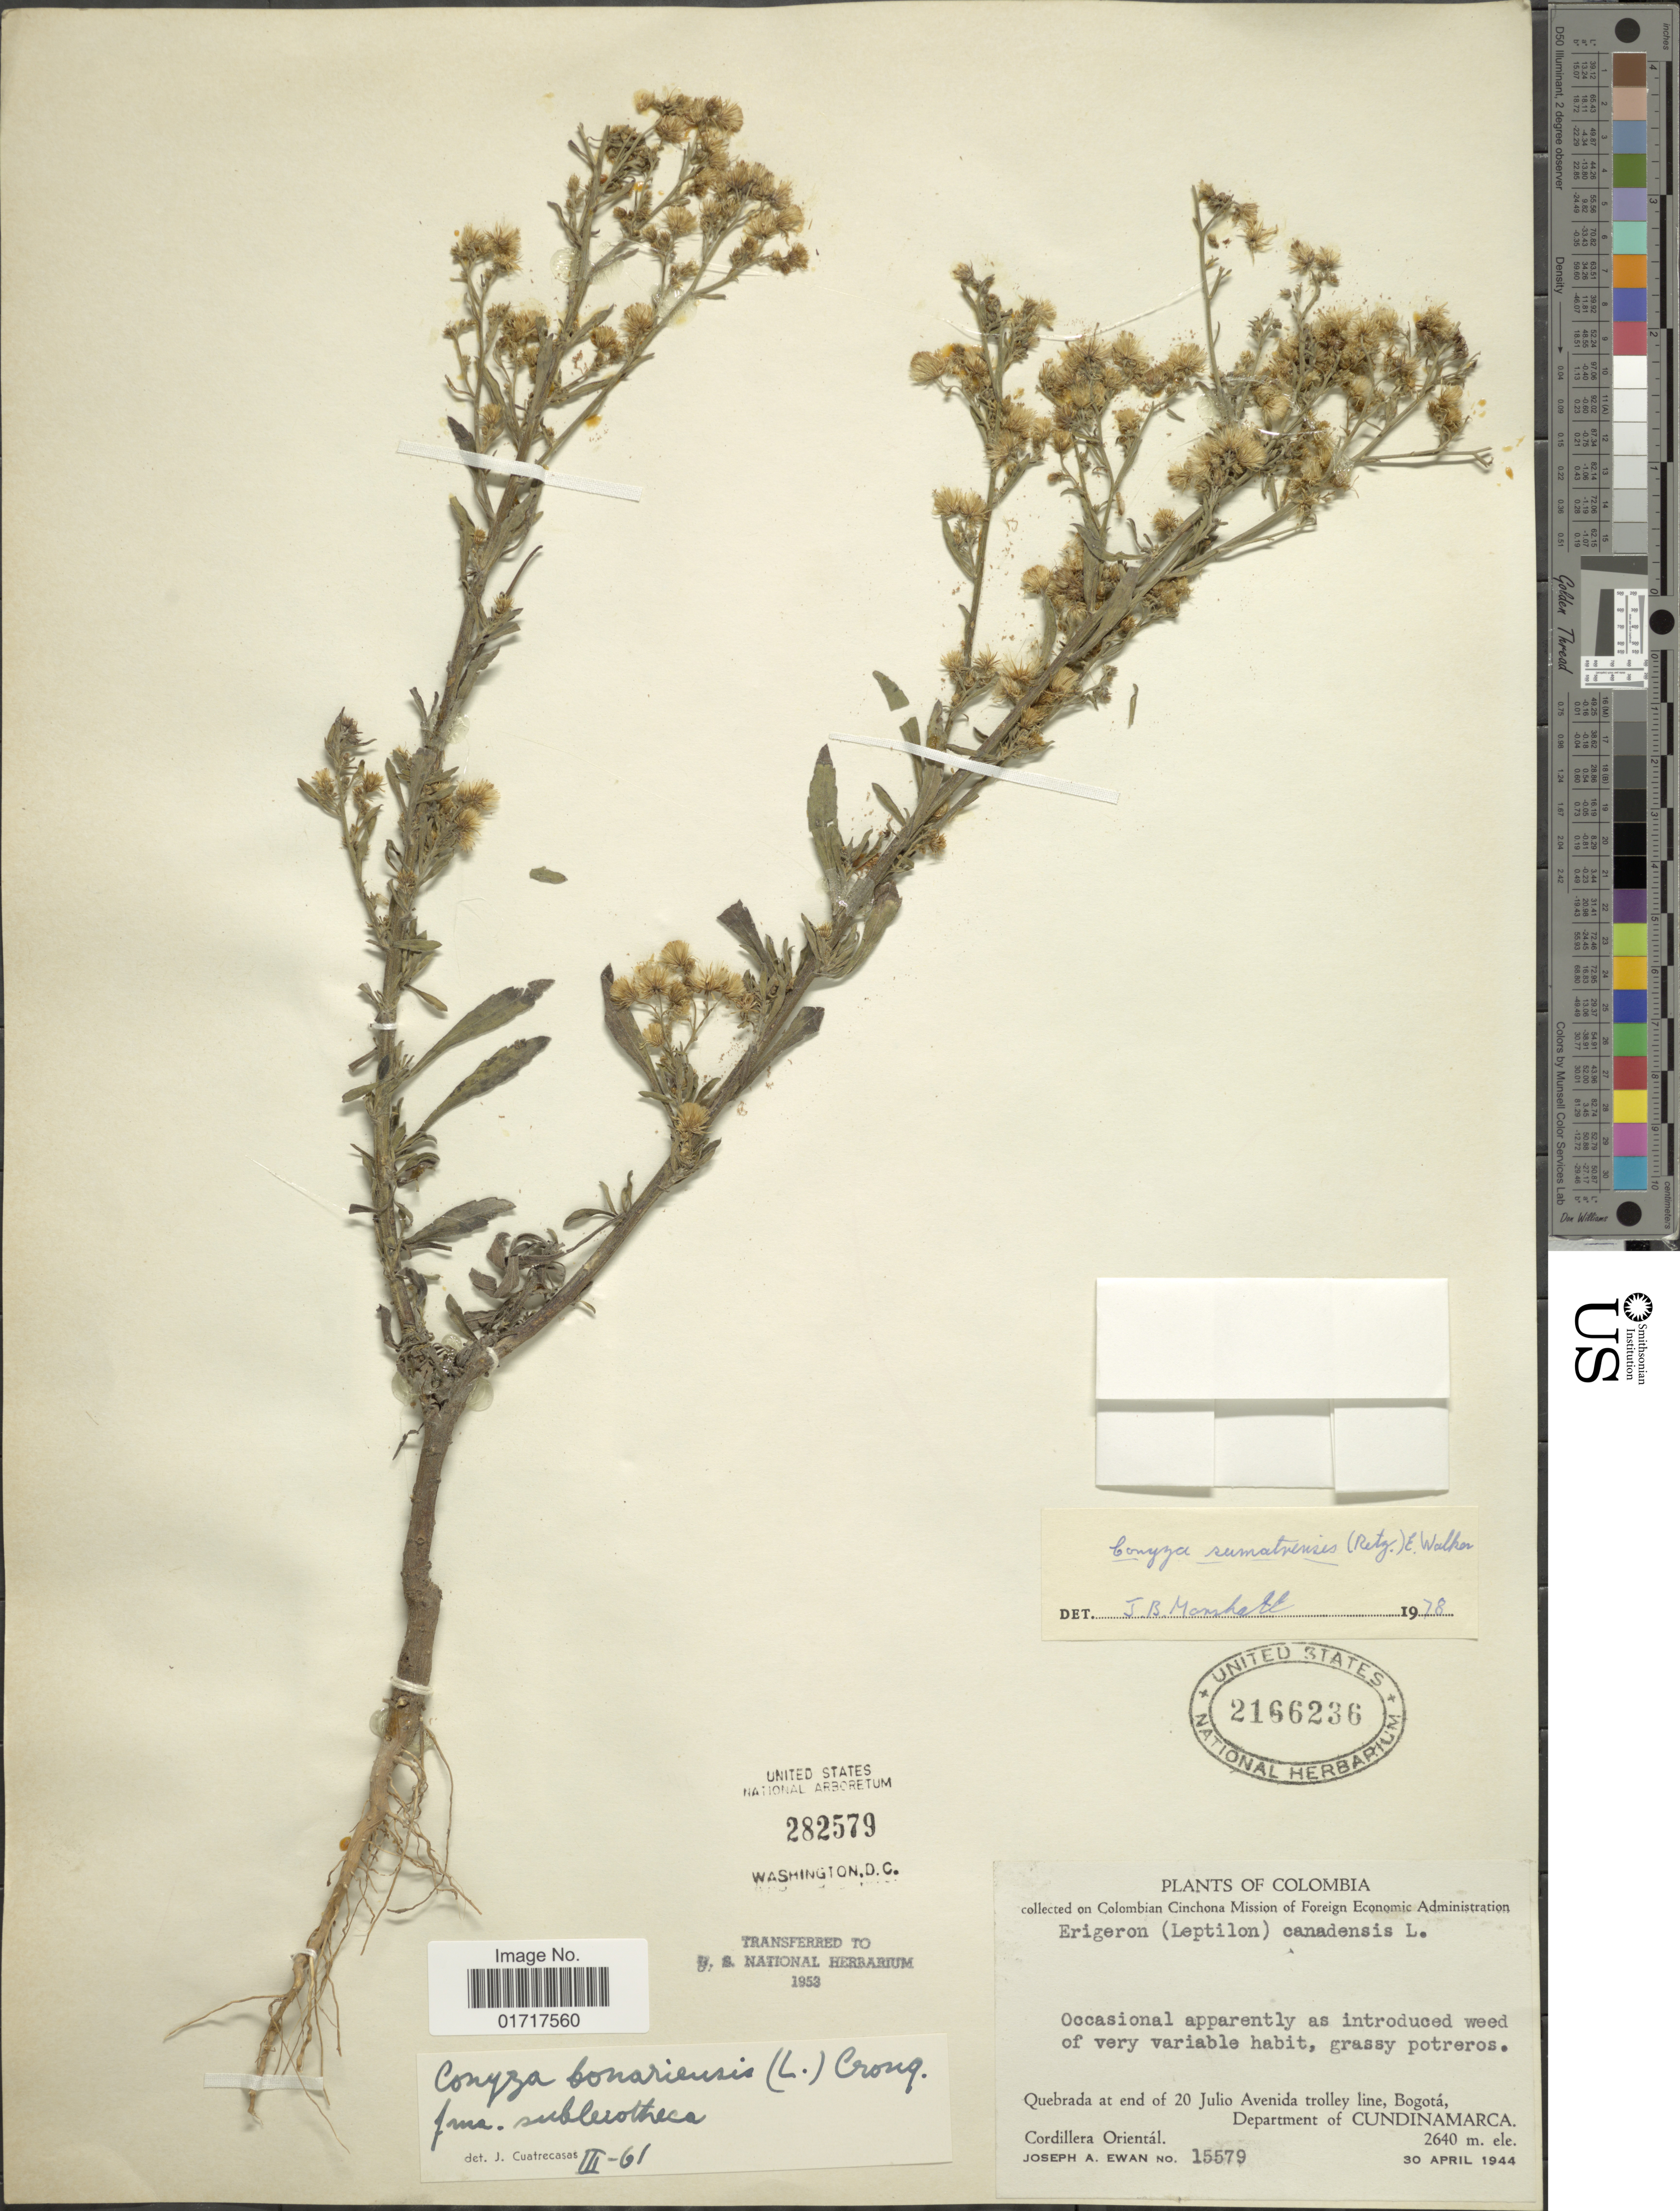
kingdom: Plantae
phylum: Tracheophyta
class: Magnoliopsida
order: Asterales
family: Asteraceae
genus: Conyza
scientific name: Conyza sumatrensis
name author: (Retz.) E. Walker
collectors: J. A. Ewan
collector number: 15579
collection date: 1944-04-30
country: Colombia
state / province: Cundinamarca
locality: Quebrada at end of 20 Julio Avenida trolley line, Bogota. Department of Cundinamarca.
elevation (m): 2640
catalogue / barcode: US 2166236